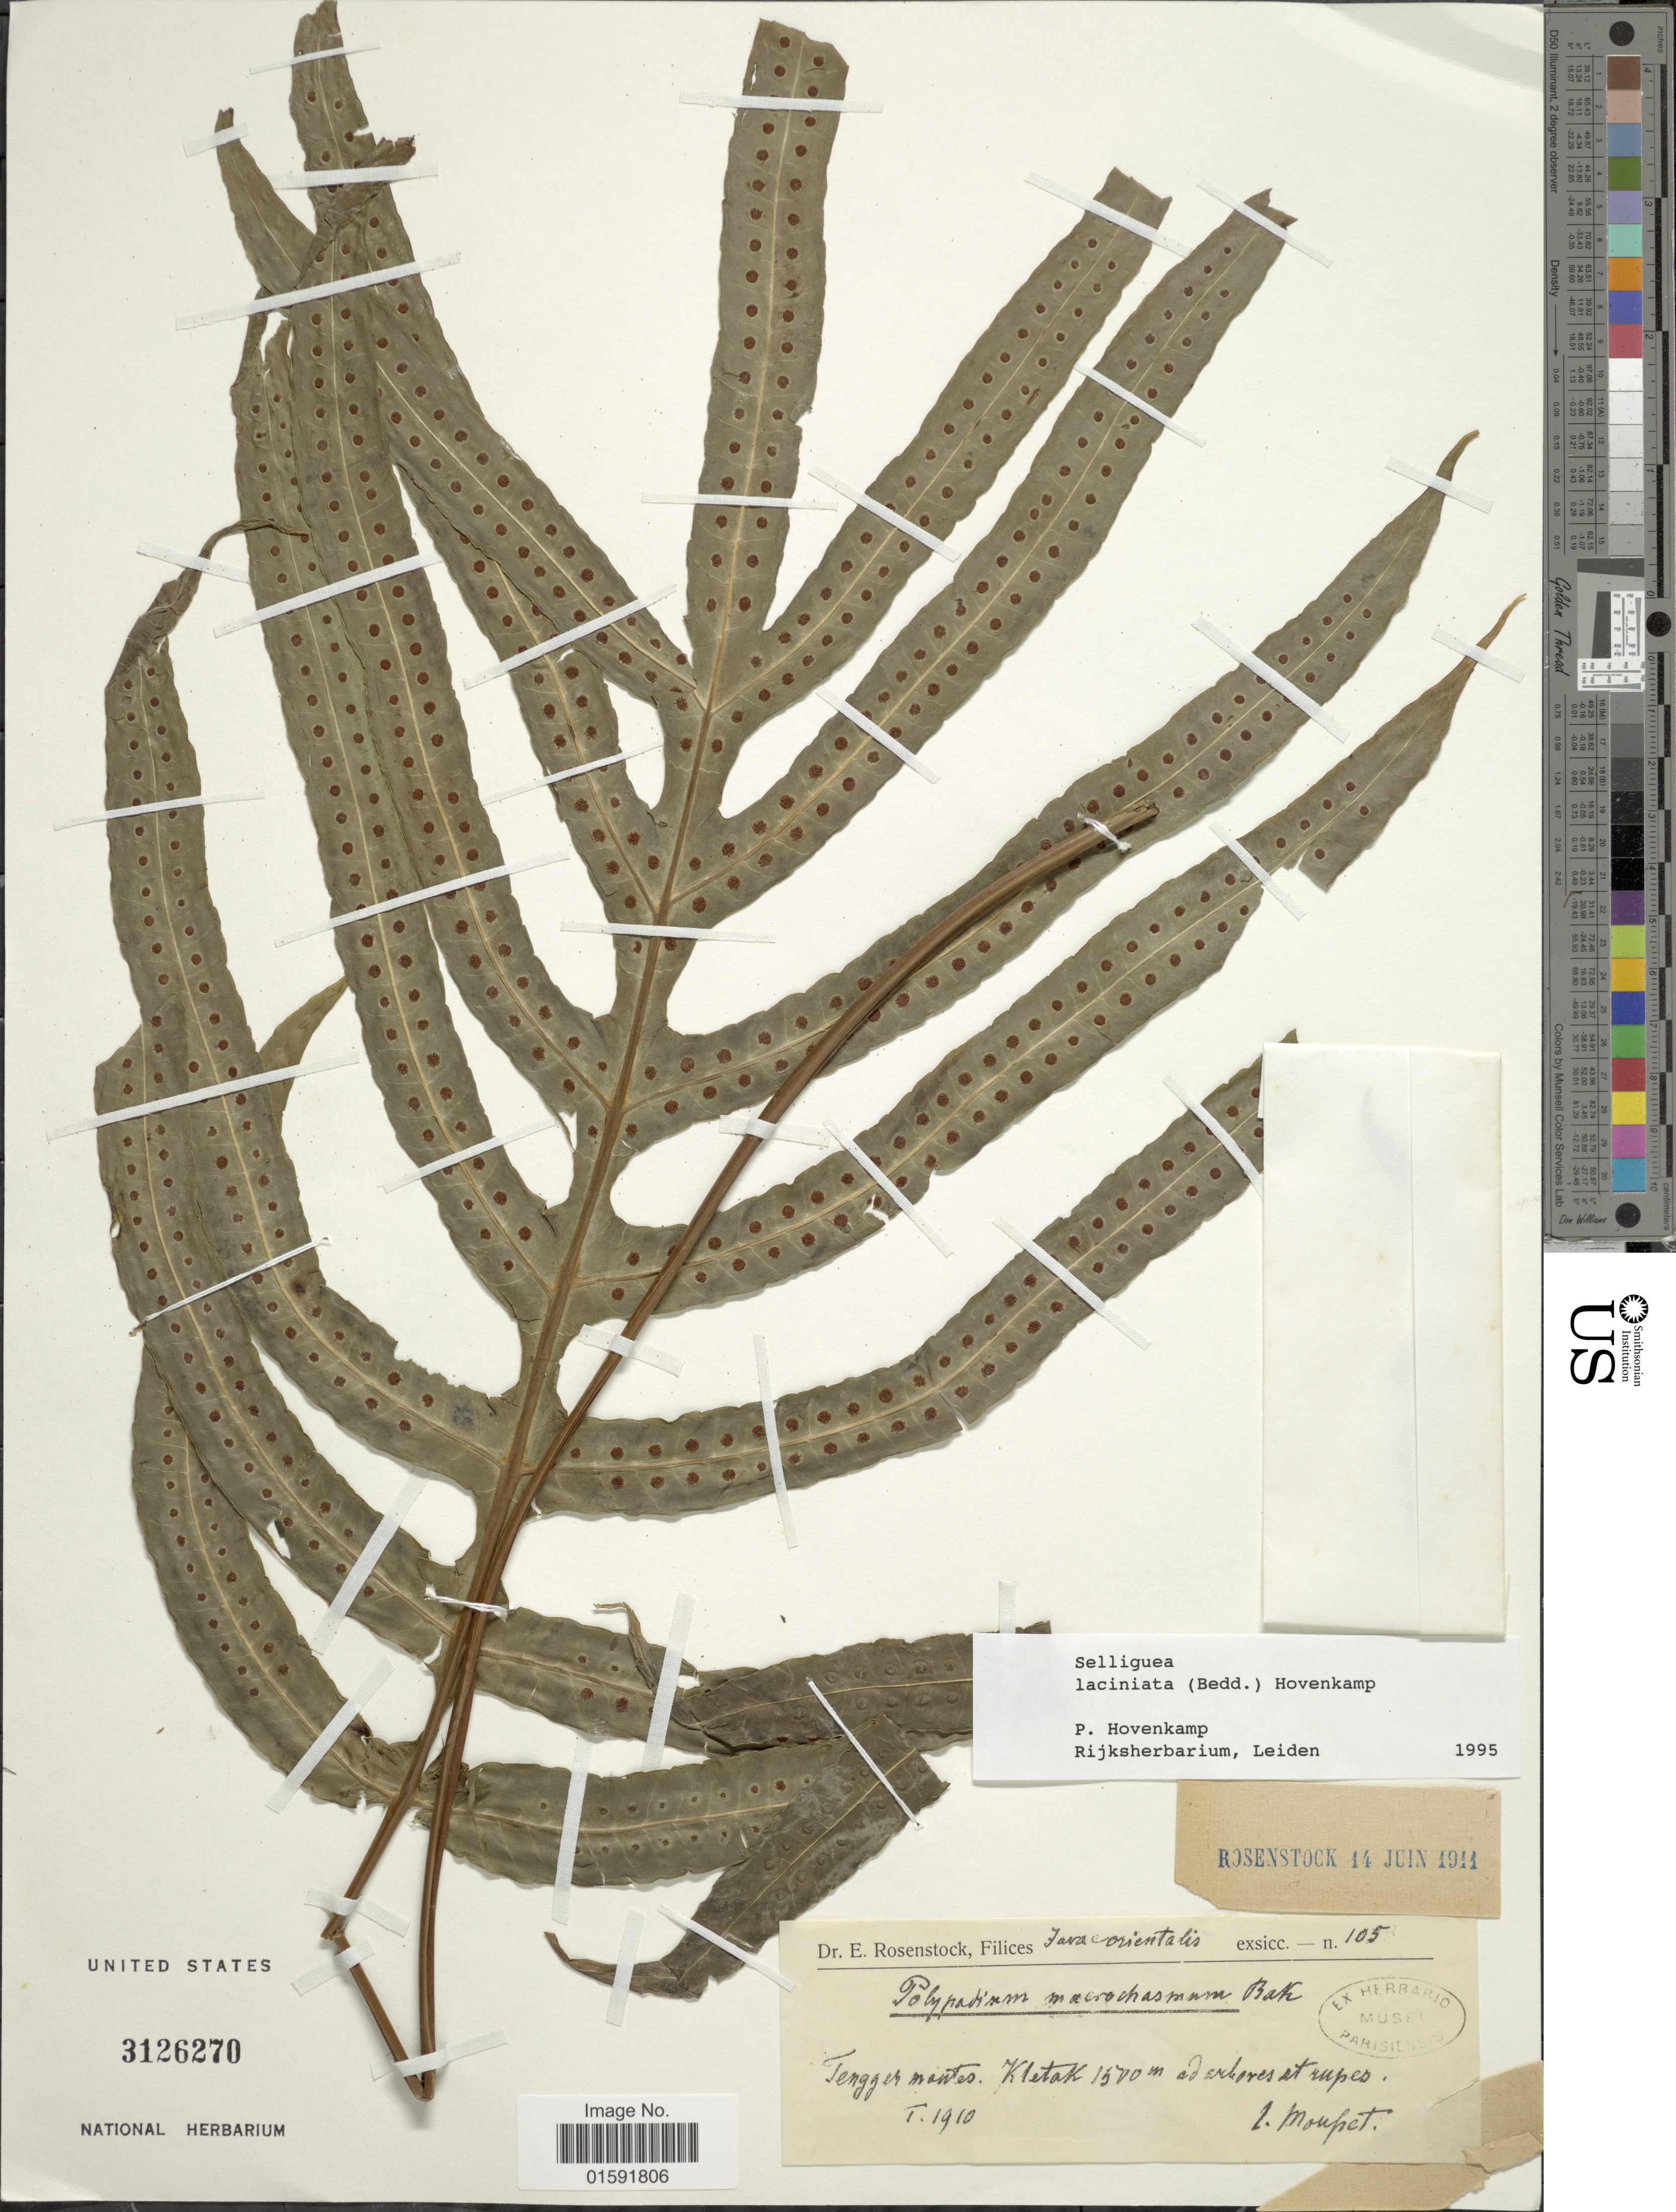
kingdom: Plantae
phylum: Tracheophyta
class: Polypodiopsida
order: Polypodiales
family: Polypodiaceae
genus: Selliguea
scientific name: Selliguea laciniata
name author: (C. Presl) Hovenkamp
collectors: Mousset, --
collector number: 105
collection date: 1910-01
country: Indonesia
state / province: Java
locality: Tengger montes. Kletak, ad arbores et rupes.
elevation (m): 1500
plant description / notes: Corrected "ad arboses et rupes" to "ad arbores et rupes."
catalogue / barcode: US 3126270